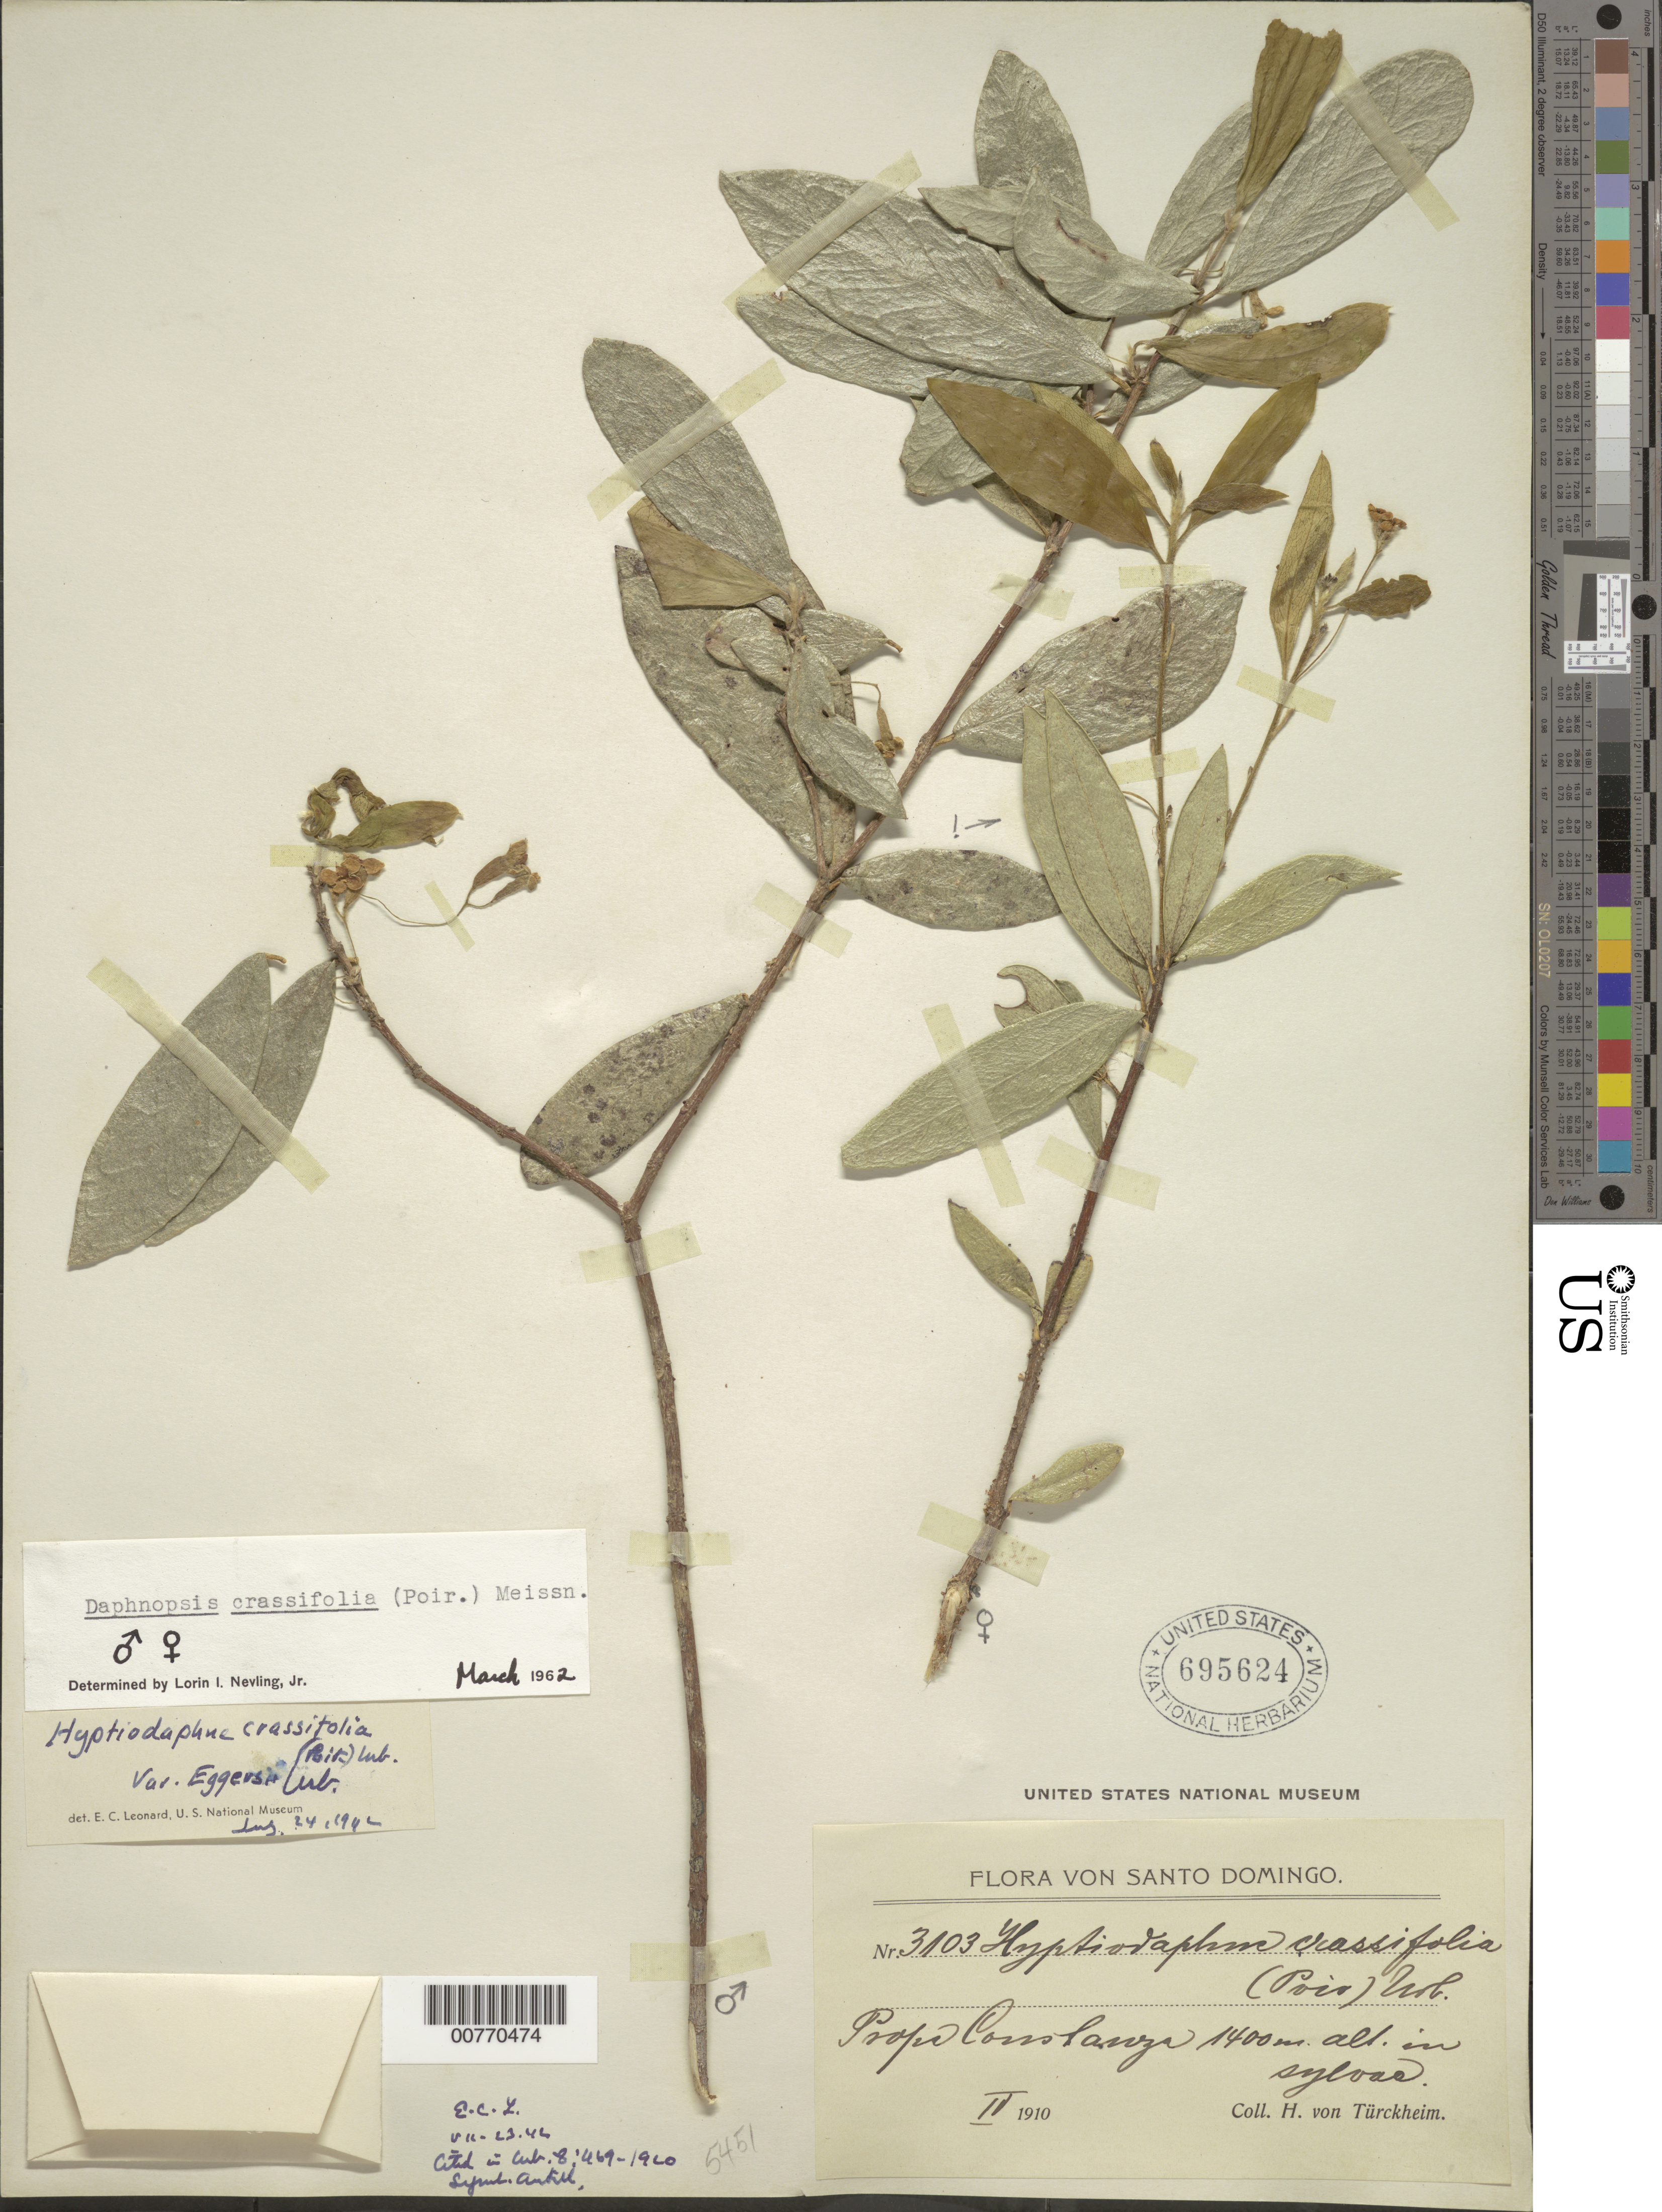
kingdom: Plantae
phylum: Tracheophyta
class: Magnoliopsida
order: Malvales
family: Thymelaeaceae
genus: Daphnopsis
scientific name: Daphnopsis crassifolia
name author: (Poir.) Meisn.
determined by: Nevling, L. I., Jr.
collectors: H. von Türckheim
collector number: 3103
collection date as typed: Apr 1910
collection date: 1910-04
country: Dominican Republic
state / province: La Vega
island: Hispaniola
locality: Constanza.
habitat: In forest.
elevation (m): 1400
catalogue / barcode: US 695624